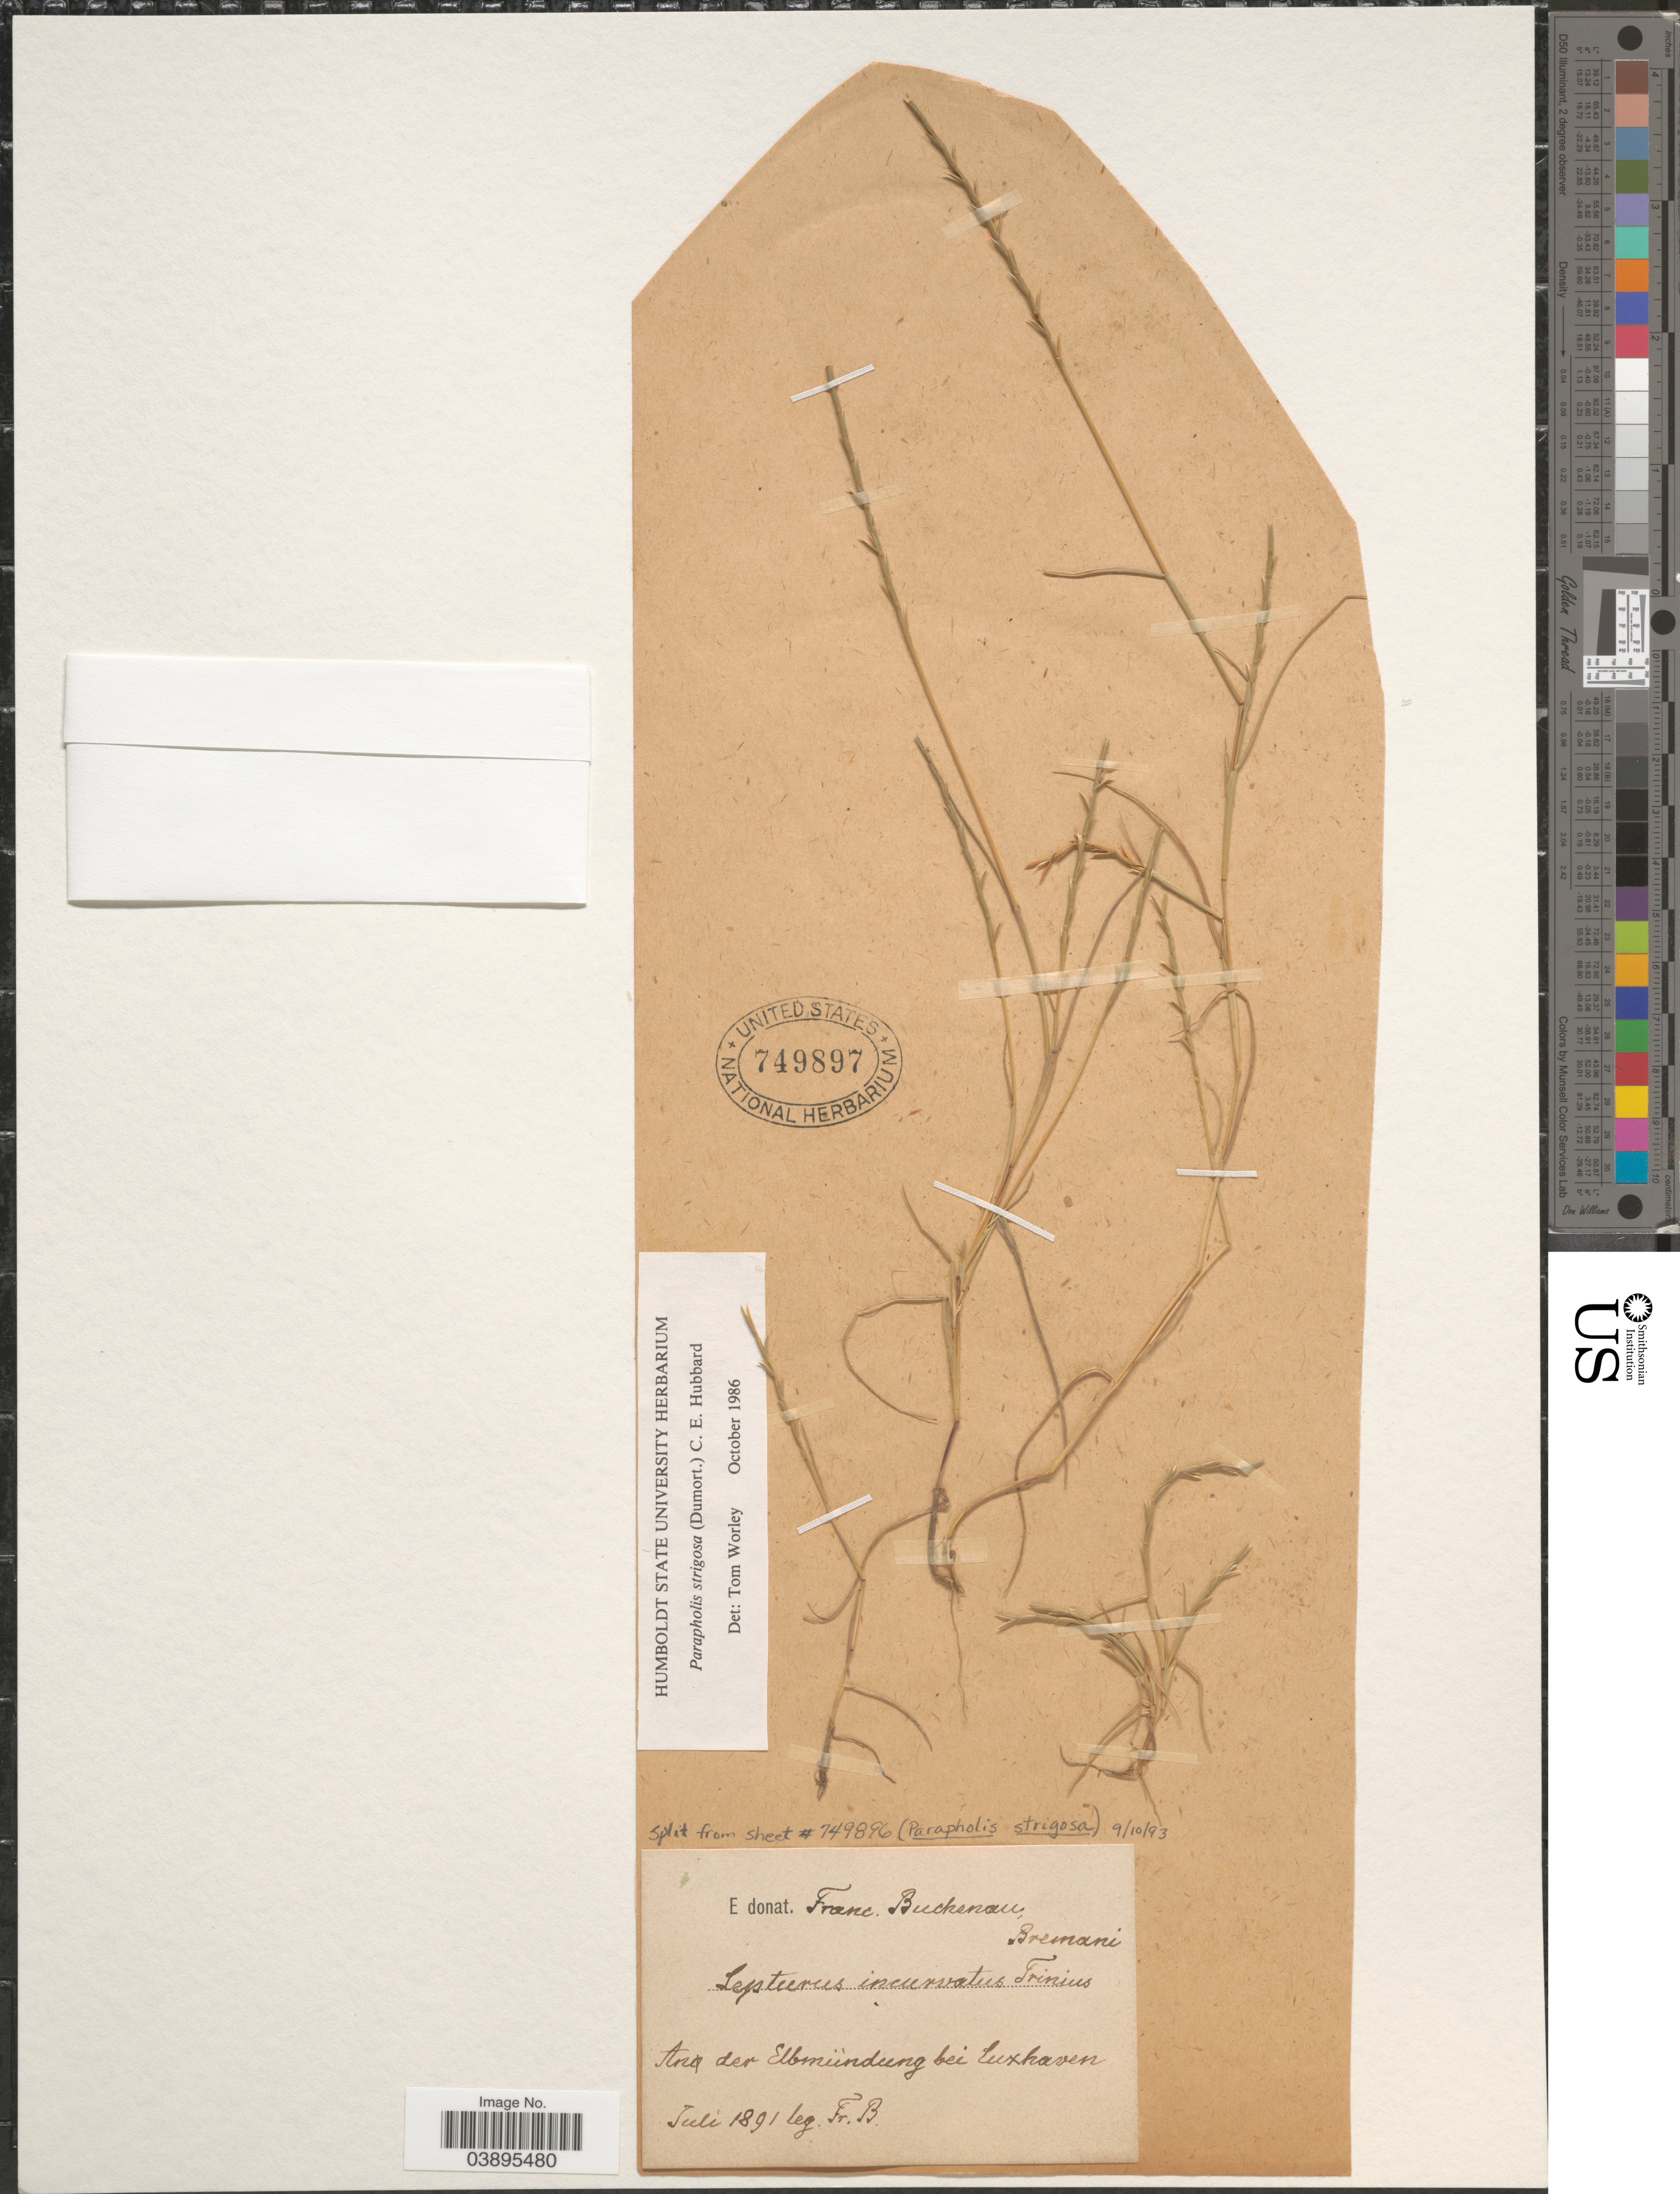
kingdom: Plantae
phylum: Tracheophyta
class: Liliopsida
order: Poales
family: Poaceae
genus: Parapholis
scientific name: Parapholis strigosa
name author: (Dumort.) C.E. Hubb.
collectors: F. Buchenau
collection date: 1891-07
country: Germany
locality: An der Elbmündung bei Cuxhaven.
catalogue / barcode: US 749897